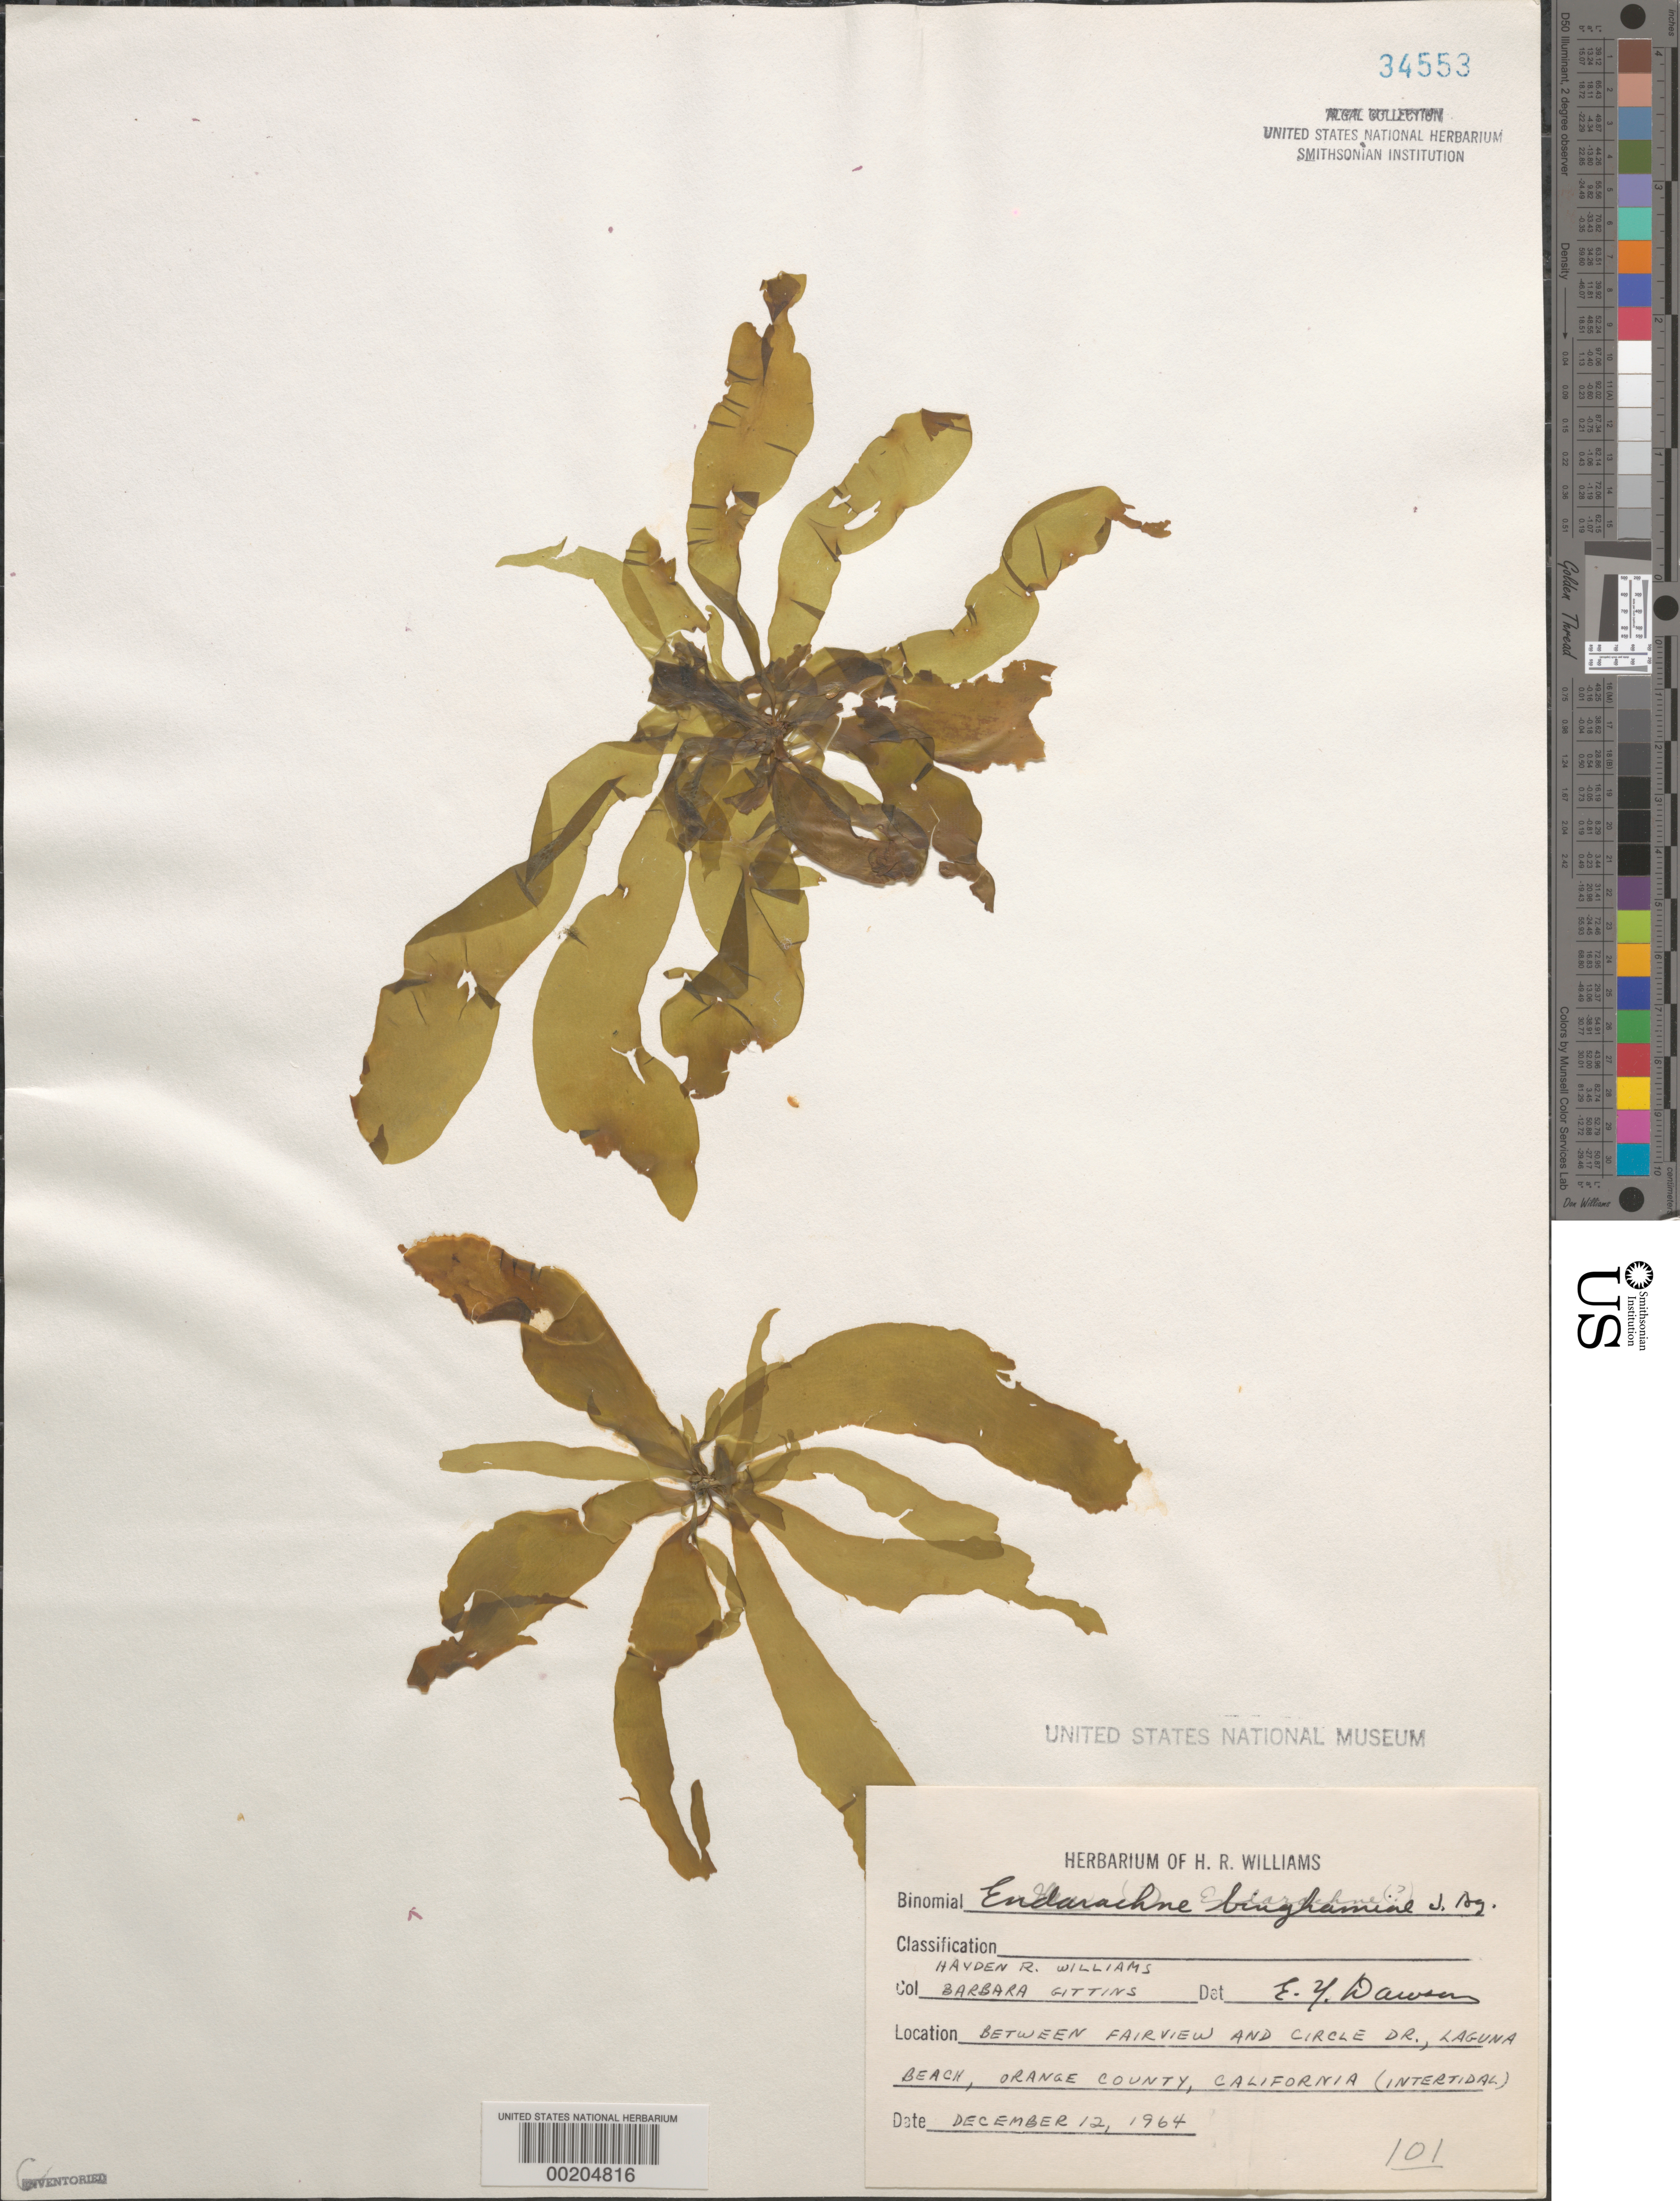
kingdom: Chromista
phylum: Ochrophyta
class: Phaeophyceae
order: Scytosiphonales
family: Scytosiphonaceae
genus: Petalonia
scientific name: Petalonia binghamiae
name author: (J. Agardh) K.L.Vinogr.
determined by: Algae name updating Project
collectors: H. R. Williams & B. Gittins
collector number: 101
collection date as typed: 12 Dec 1964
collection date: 1964-12-12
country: United States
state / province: California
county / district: Orange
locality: Laguna Beach, between Fairview and Circle Drive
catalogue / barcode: US 34553